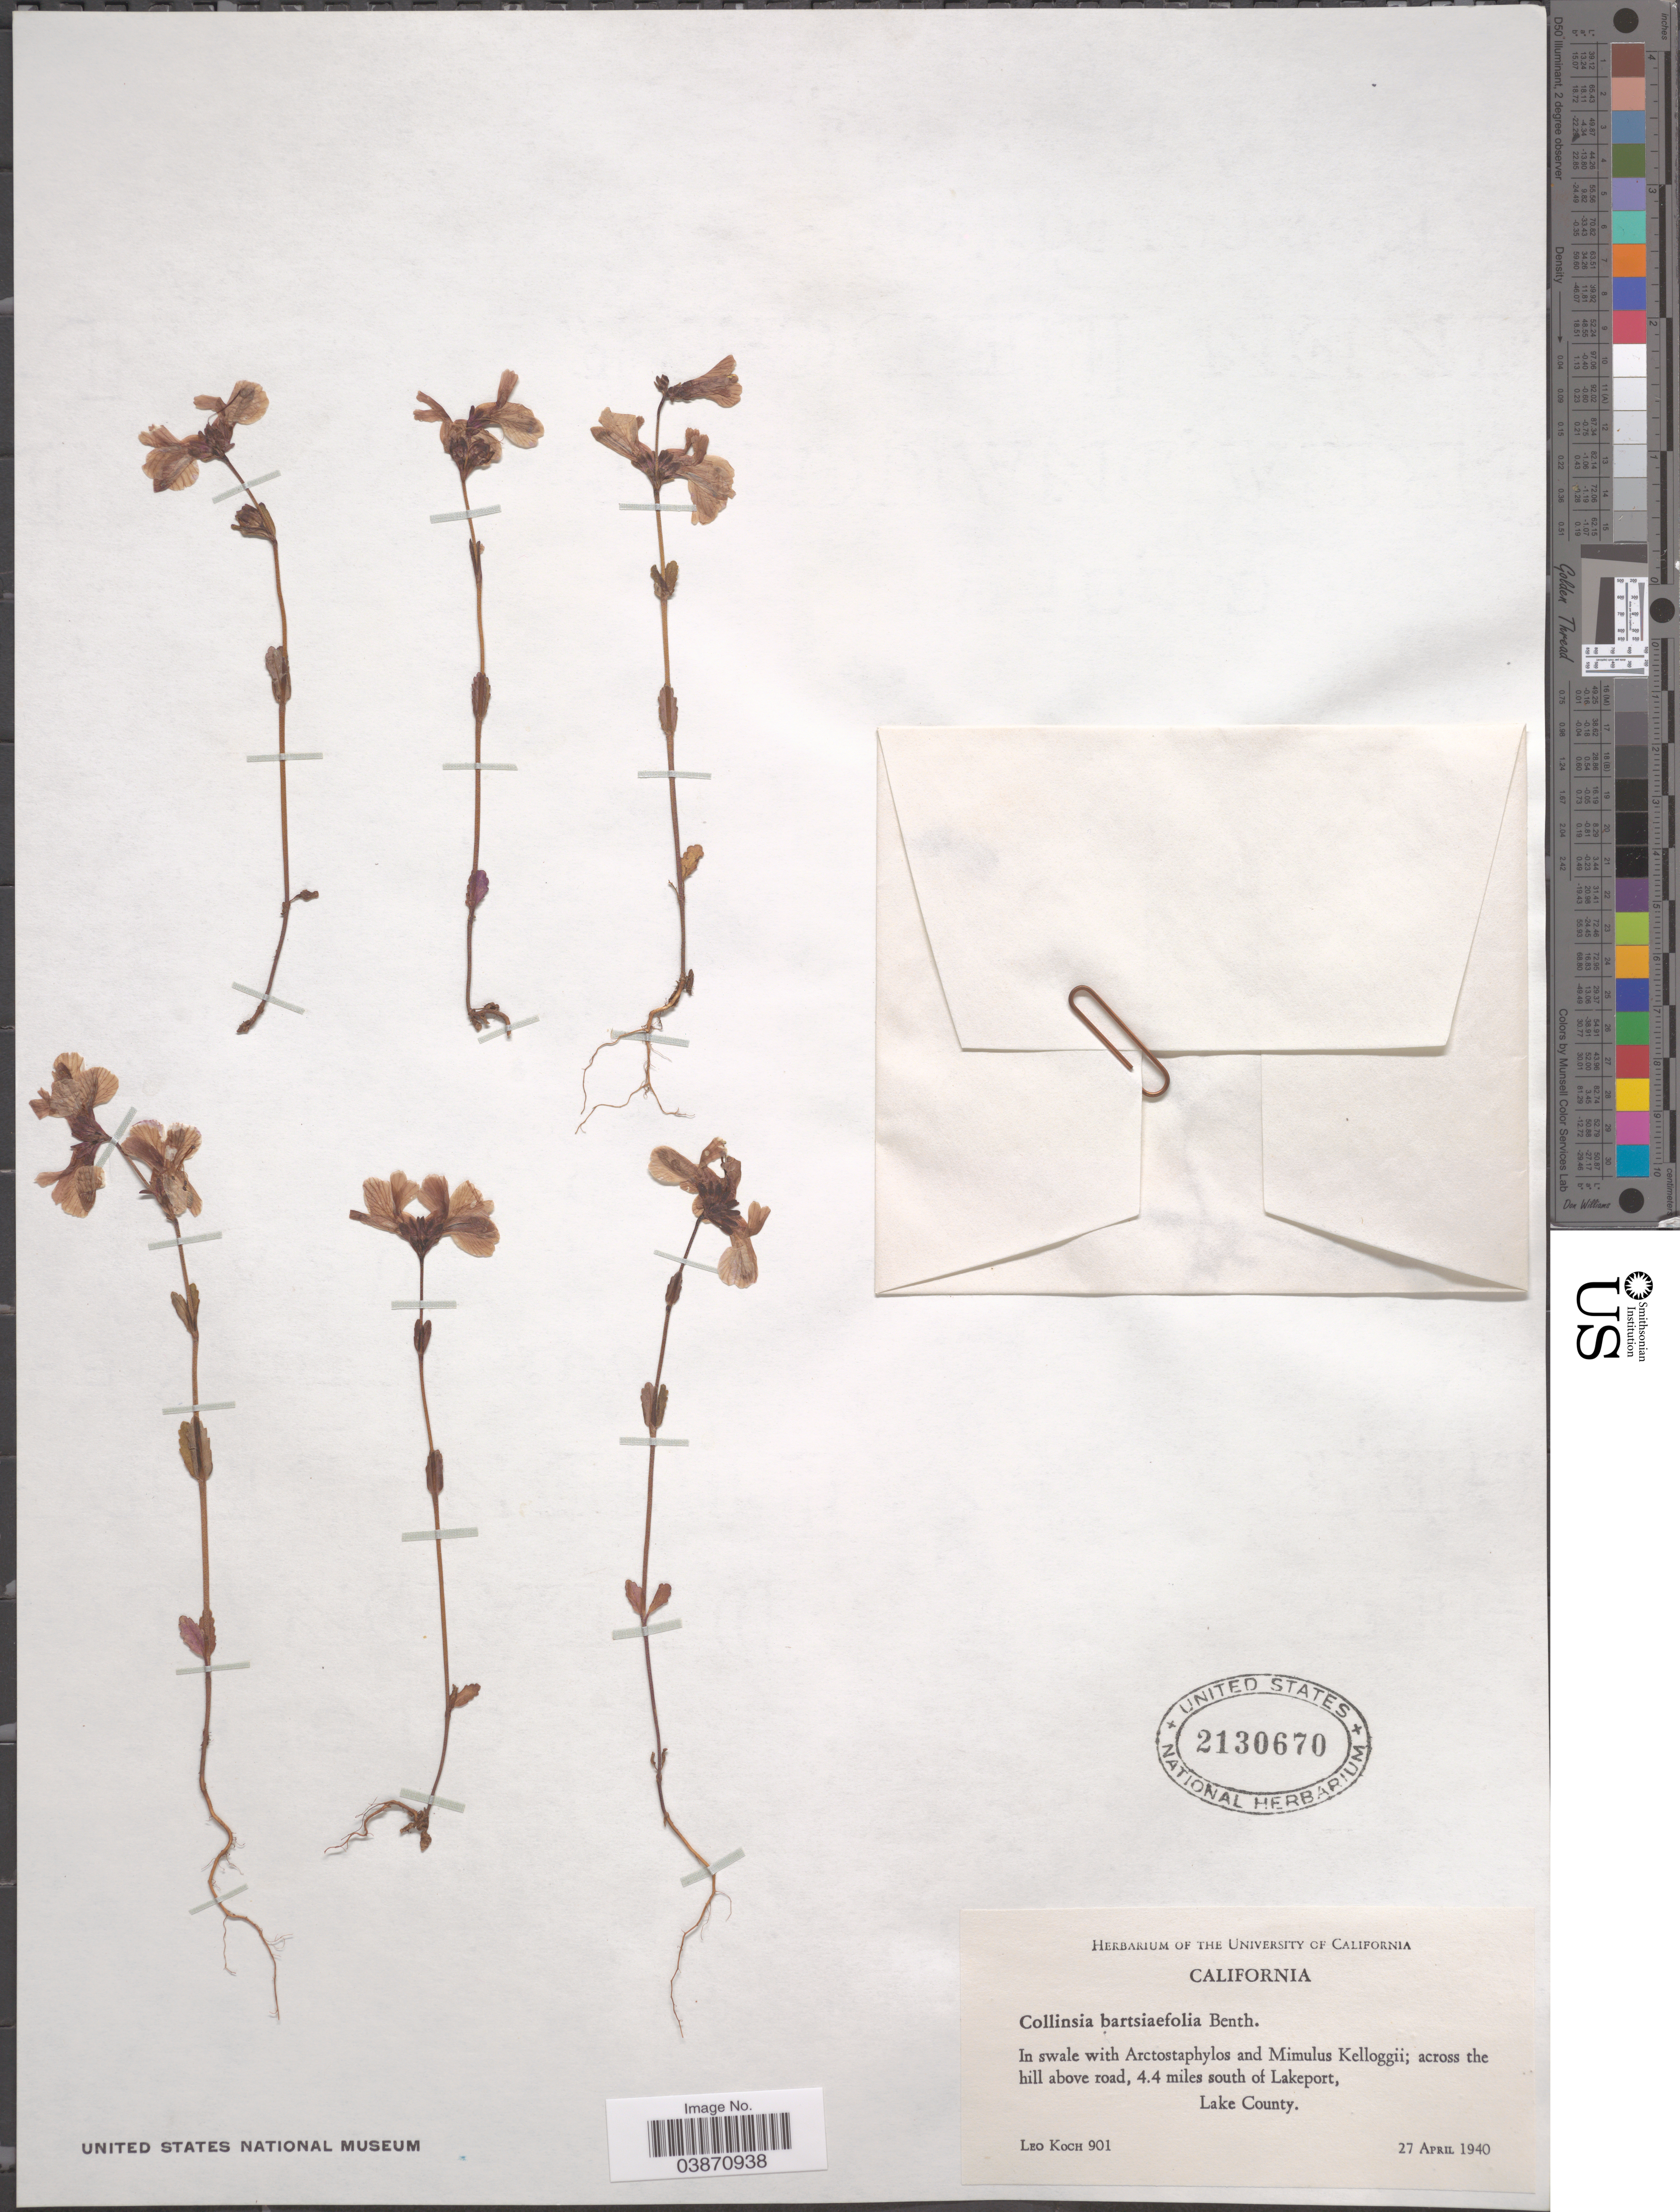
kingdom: Plantae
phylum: Tracheophyta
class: Magnoliopsida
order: Lamiales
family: Plantaginaceae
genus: Collinsia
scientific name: Collinsia bartsiifolia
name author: Benth.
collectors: L. F. Koch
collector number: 901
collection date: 1940-04-27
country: United States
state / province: California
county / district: Lake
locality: Across the hill above road, 4.4 miles south of Lakeport, Lake County.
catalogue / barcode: US 2130670